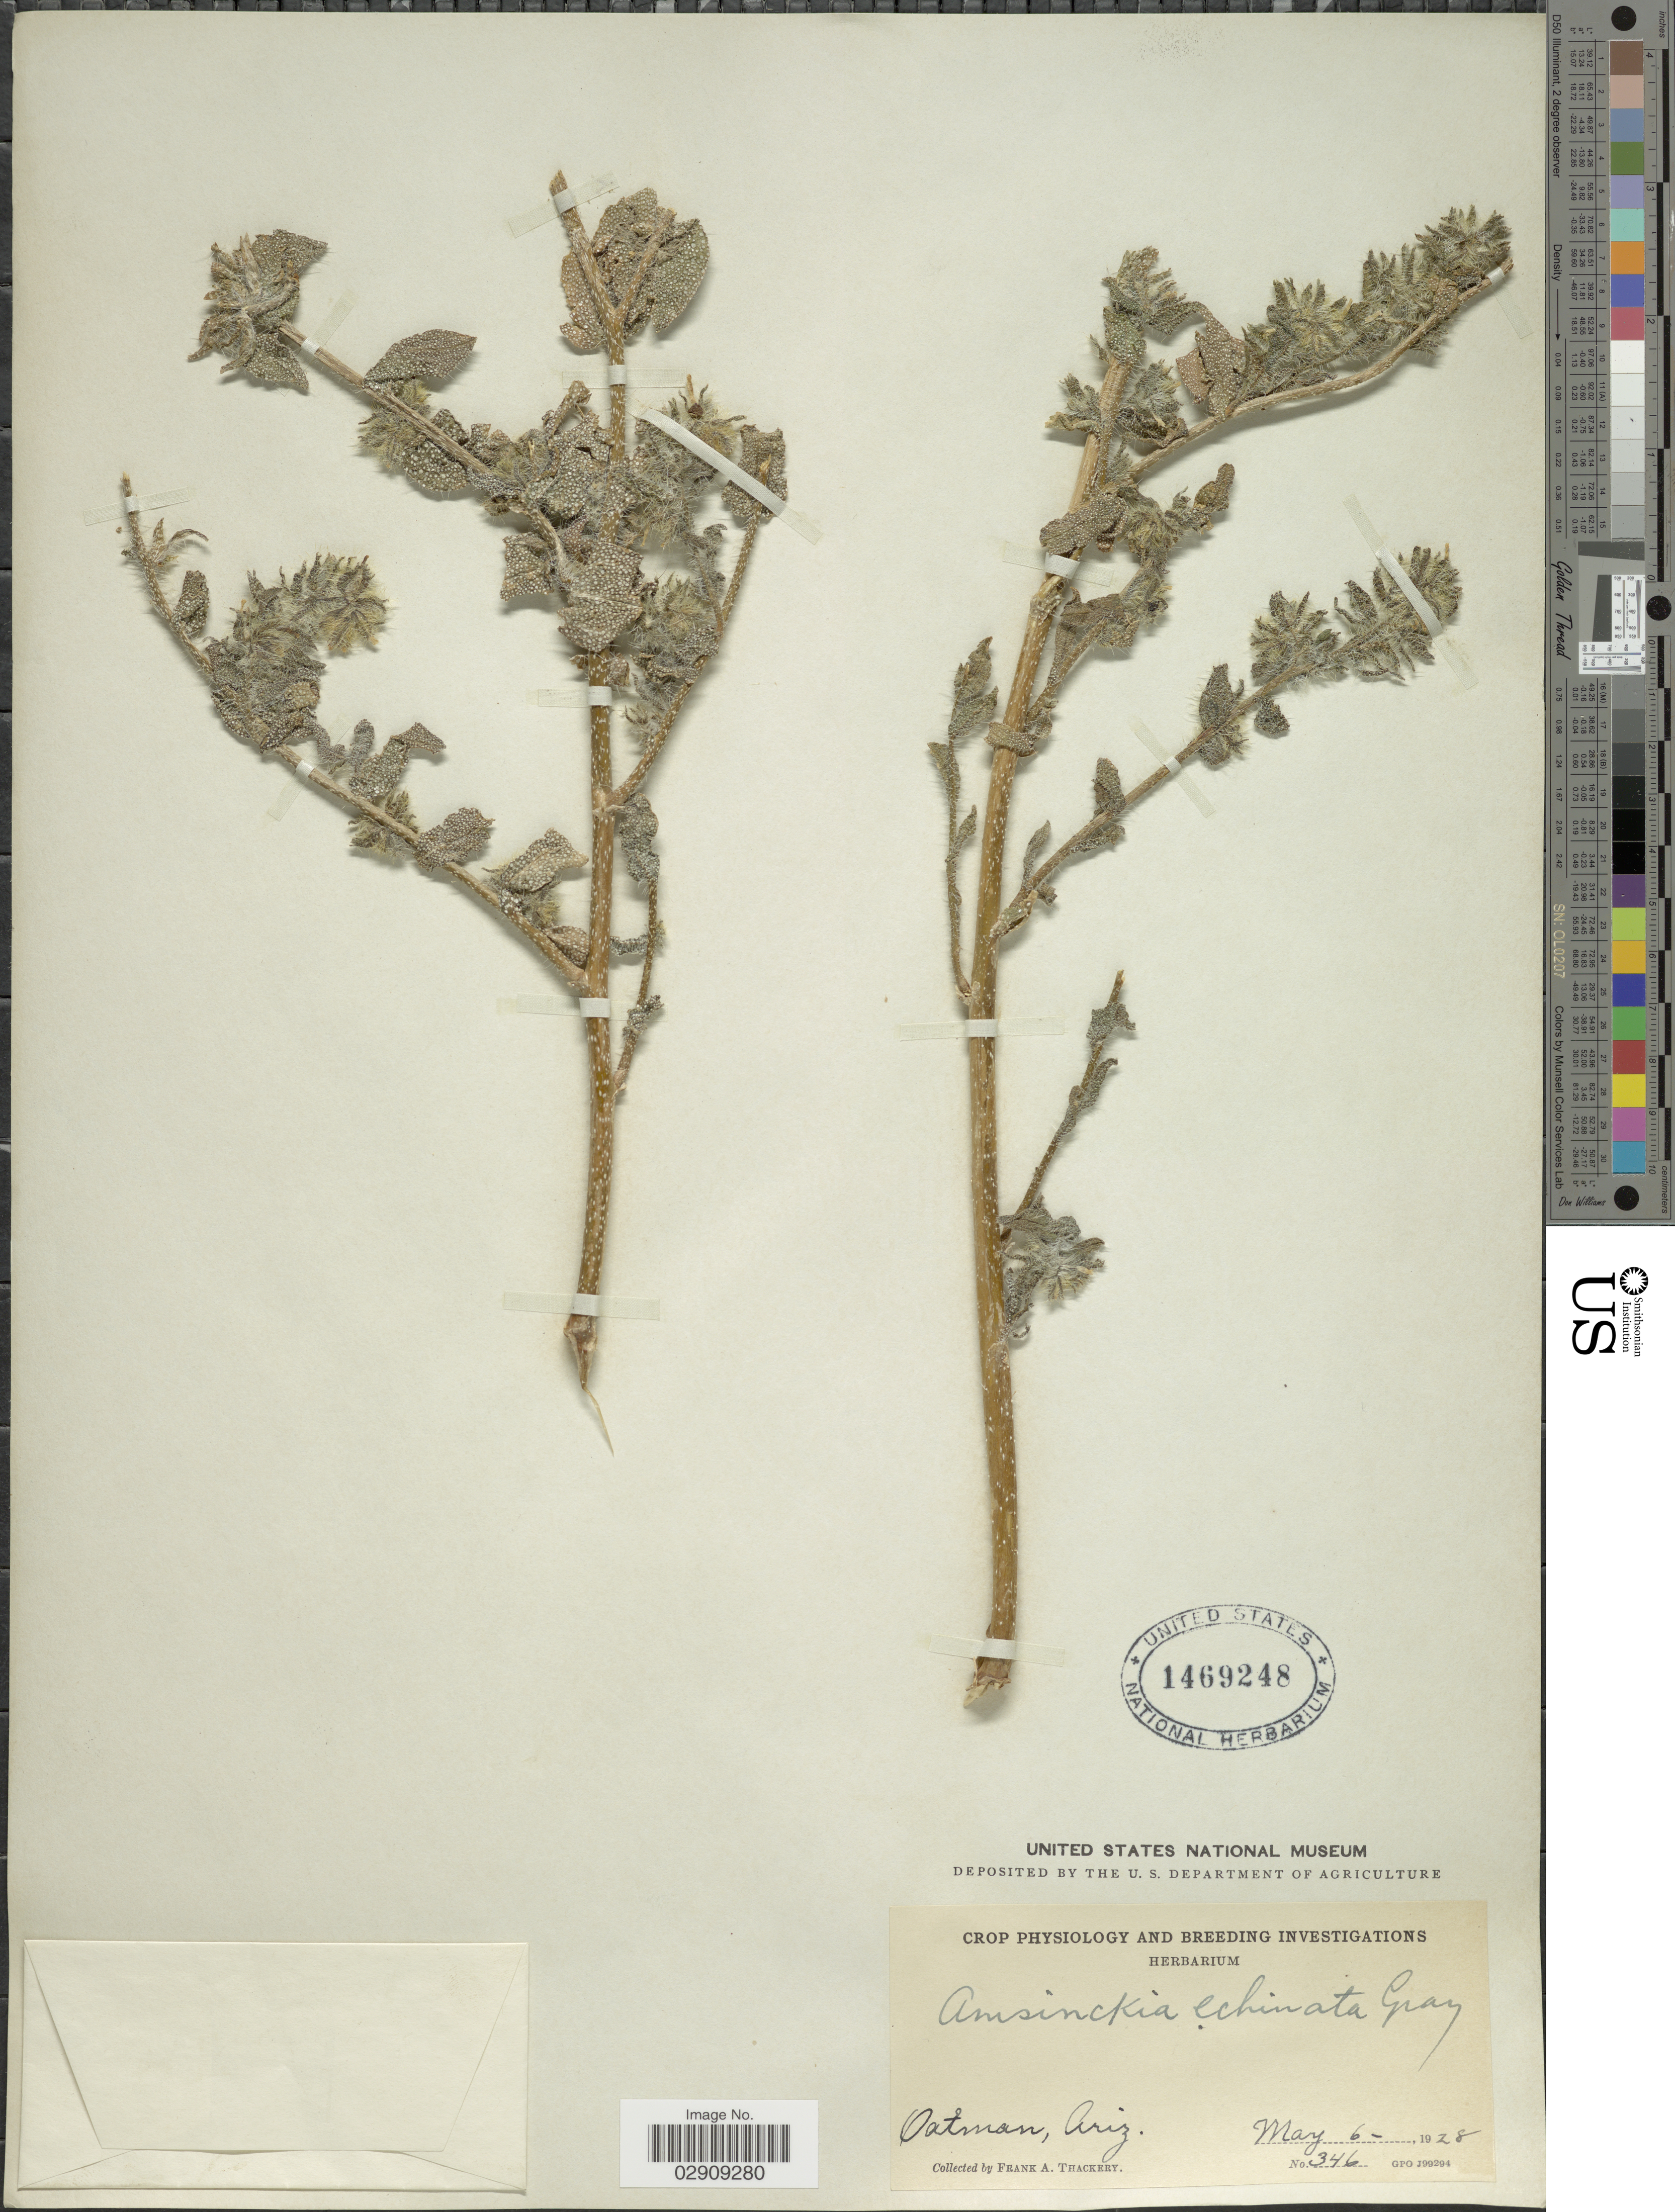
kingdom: Plantae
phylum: Tracheophyta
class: Magnoliopsida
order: Boraginales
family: Boraginaceae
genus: Amsinckia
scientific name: Amsinckia menziesii var. intermedia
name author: (Fisch. & C.A. Mey.) Ganders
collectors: F. Thackery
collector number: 346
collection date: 1928-05-06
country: United States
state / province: Arizona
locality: Oatman, Ariz.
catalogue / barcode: US 1469248